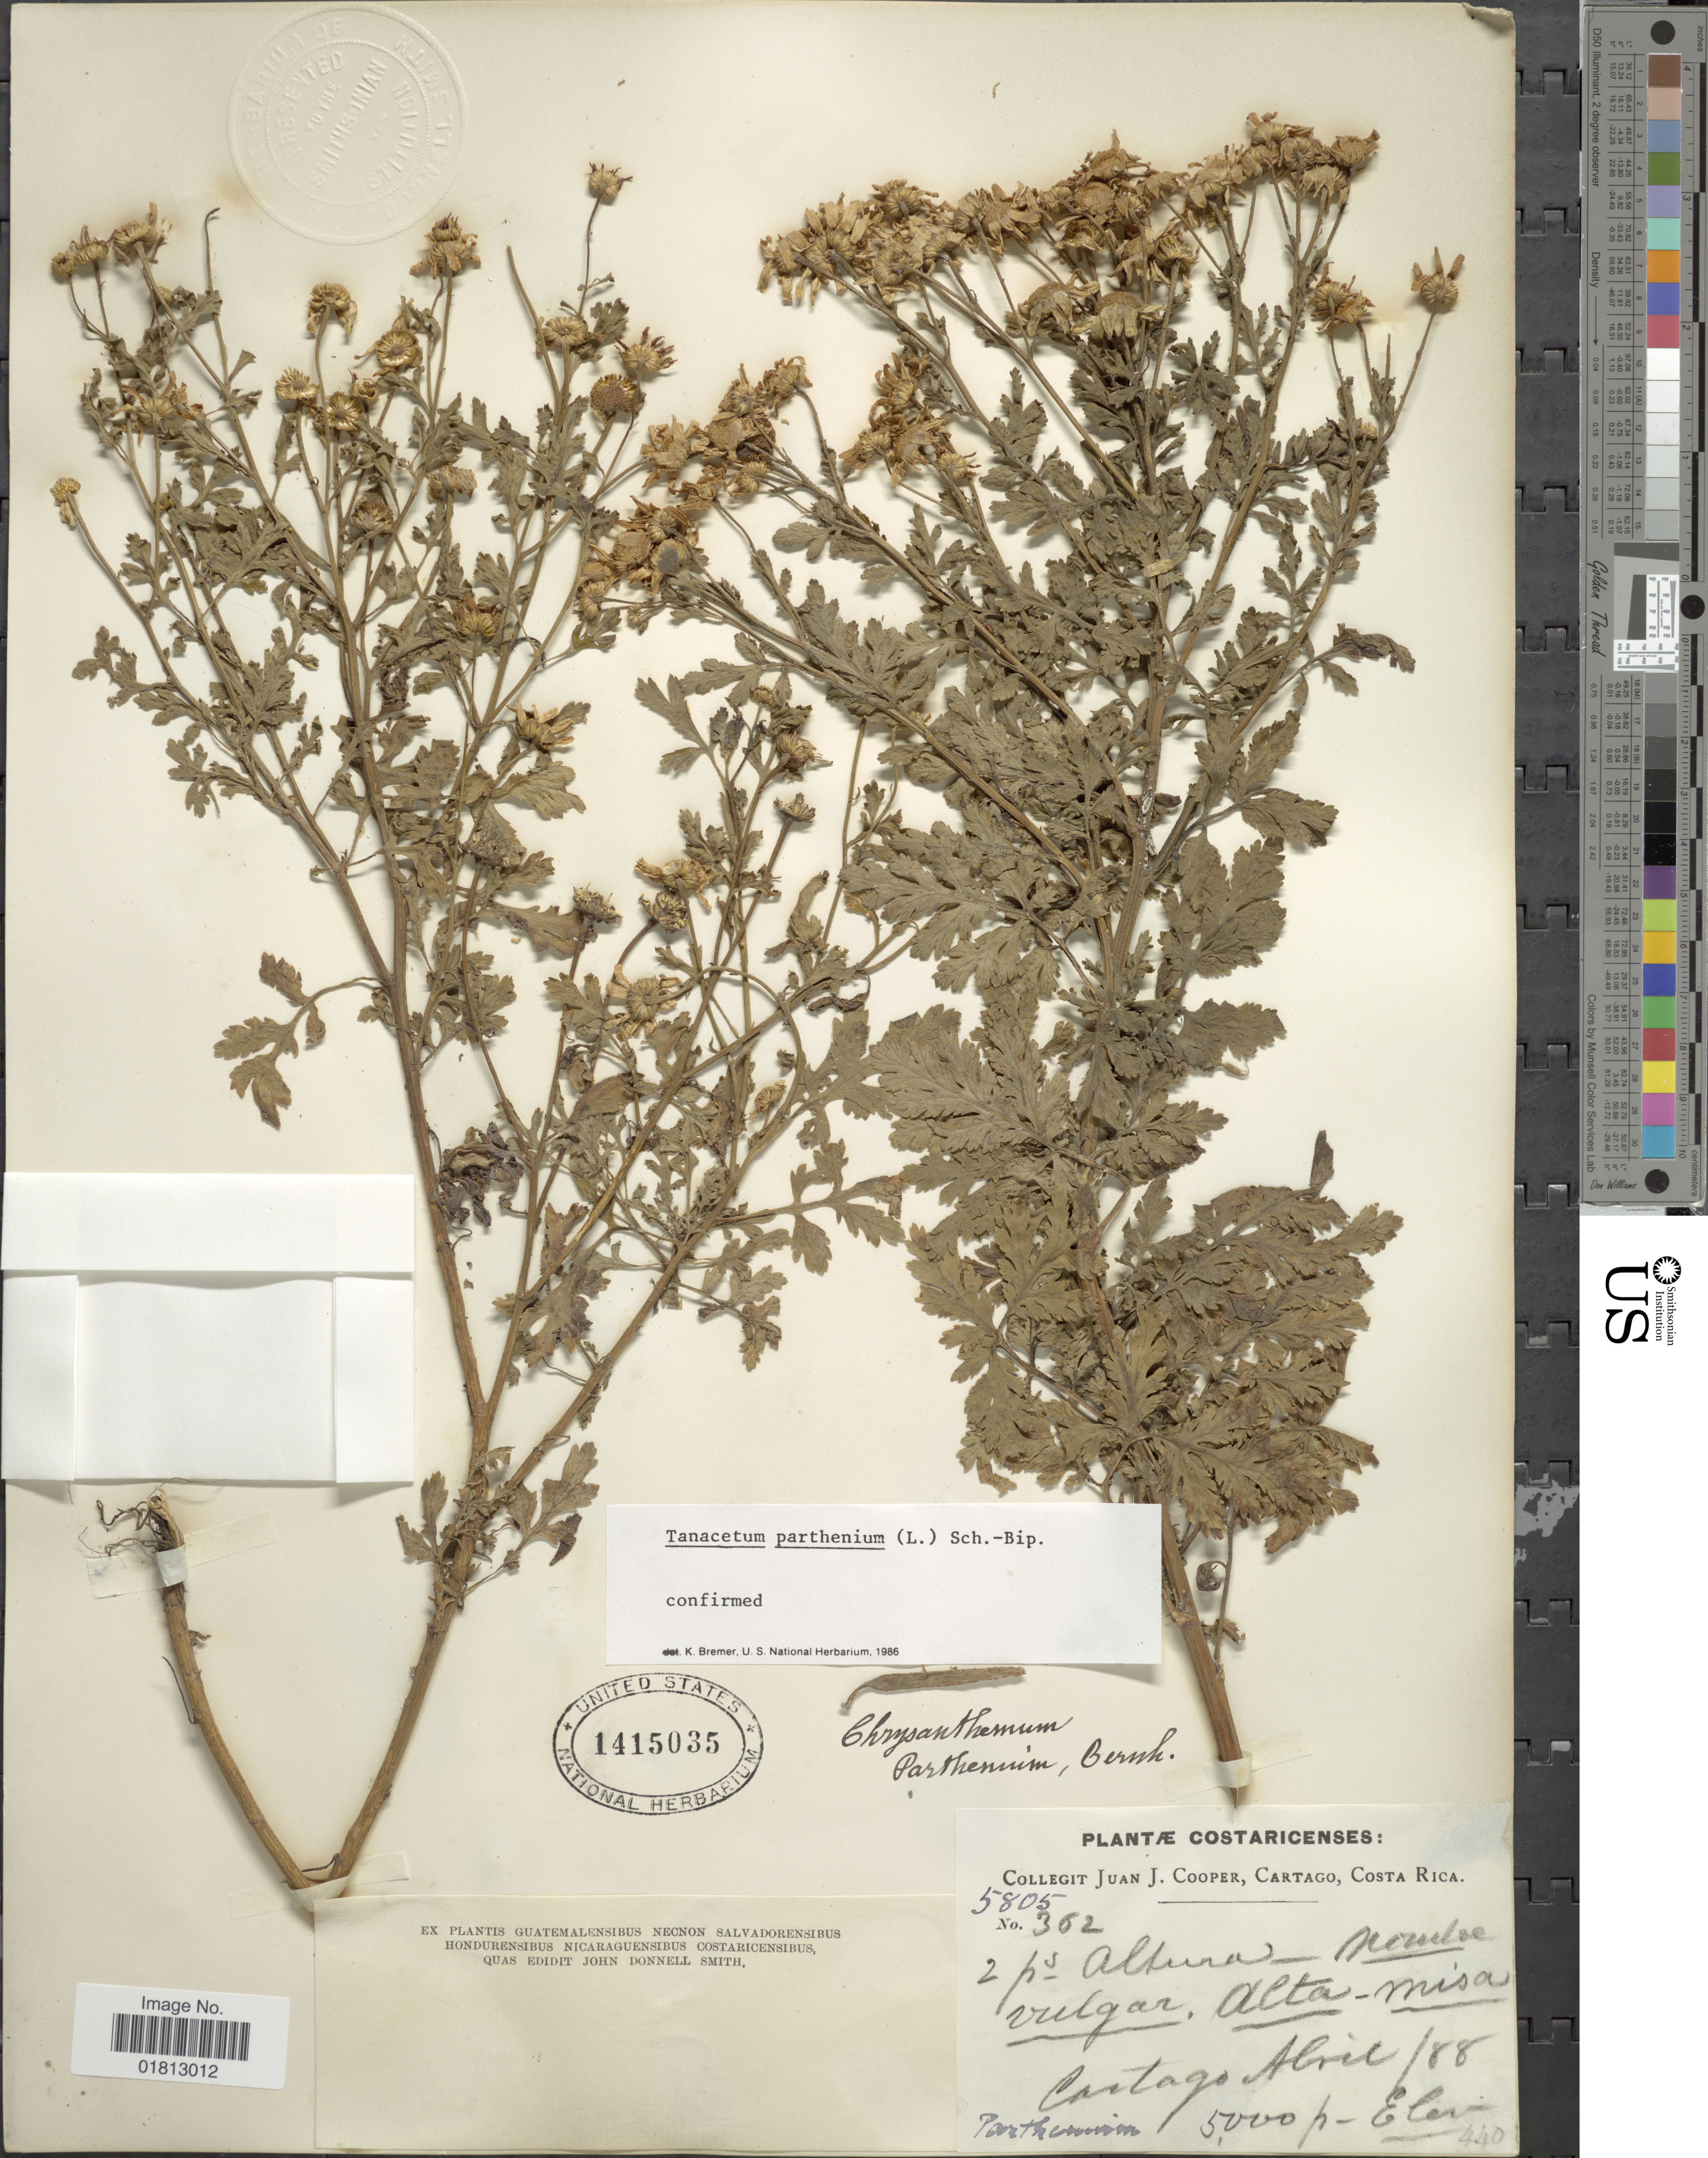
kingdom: Plantae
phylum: Tracheophyta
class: Magnoliopsida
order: Asterales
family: Asteraceae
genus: Tanacetum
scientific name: Tanacetum parthenium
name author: (L.) Sch. Bip.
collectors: J. J. Cooper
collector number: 5805/362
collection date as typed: Transcribed d/m/y: /4/88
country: Costa Rica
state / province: Cartago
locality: Cartago, Costa Rica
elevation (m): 1524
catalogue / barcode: US 1415035